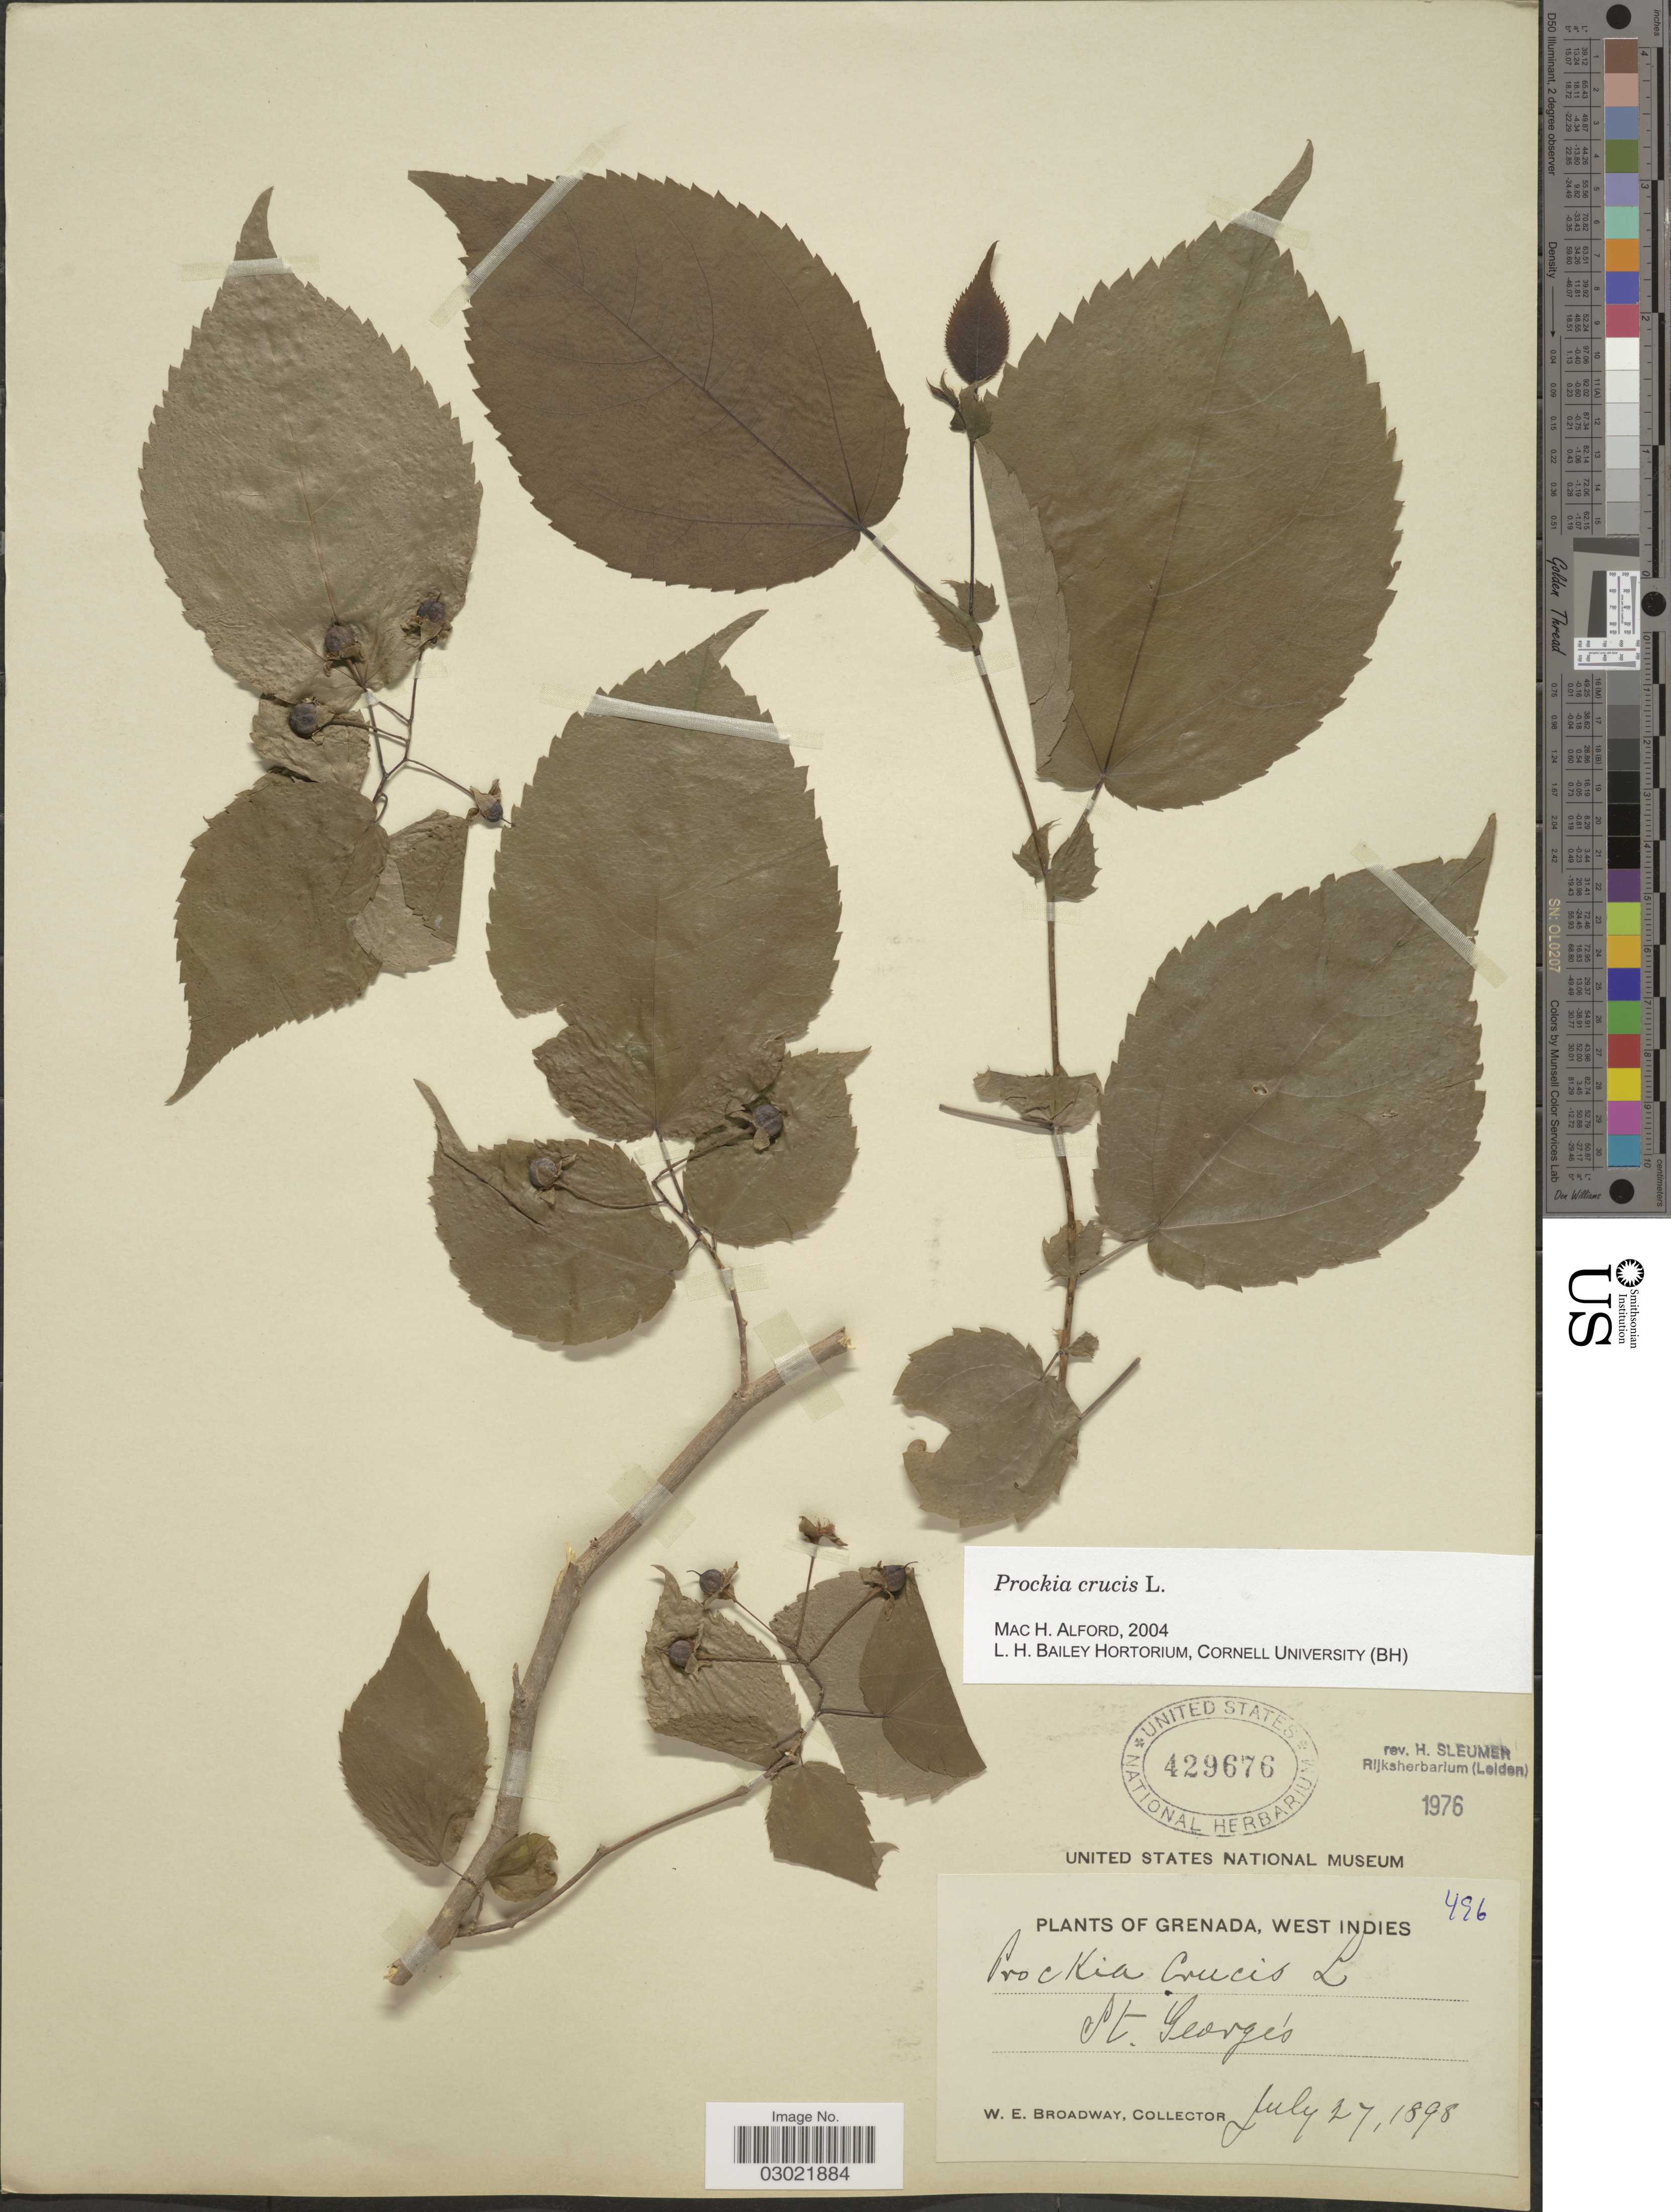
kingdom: Plantae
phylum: Tracheophyta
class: Magnoliopsida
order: Malpighiales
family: Salicaceae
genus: Prockia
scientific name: Prockia crucis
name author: P. Browne ex L.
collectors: W. E. Broadway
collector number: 496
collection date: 1898-07-27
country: Grenada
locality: St. George's.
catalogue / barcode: US 429676